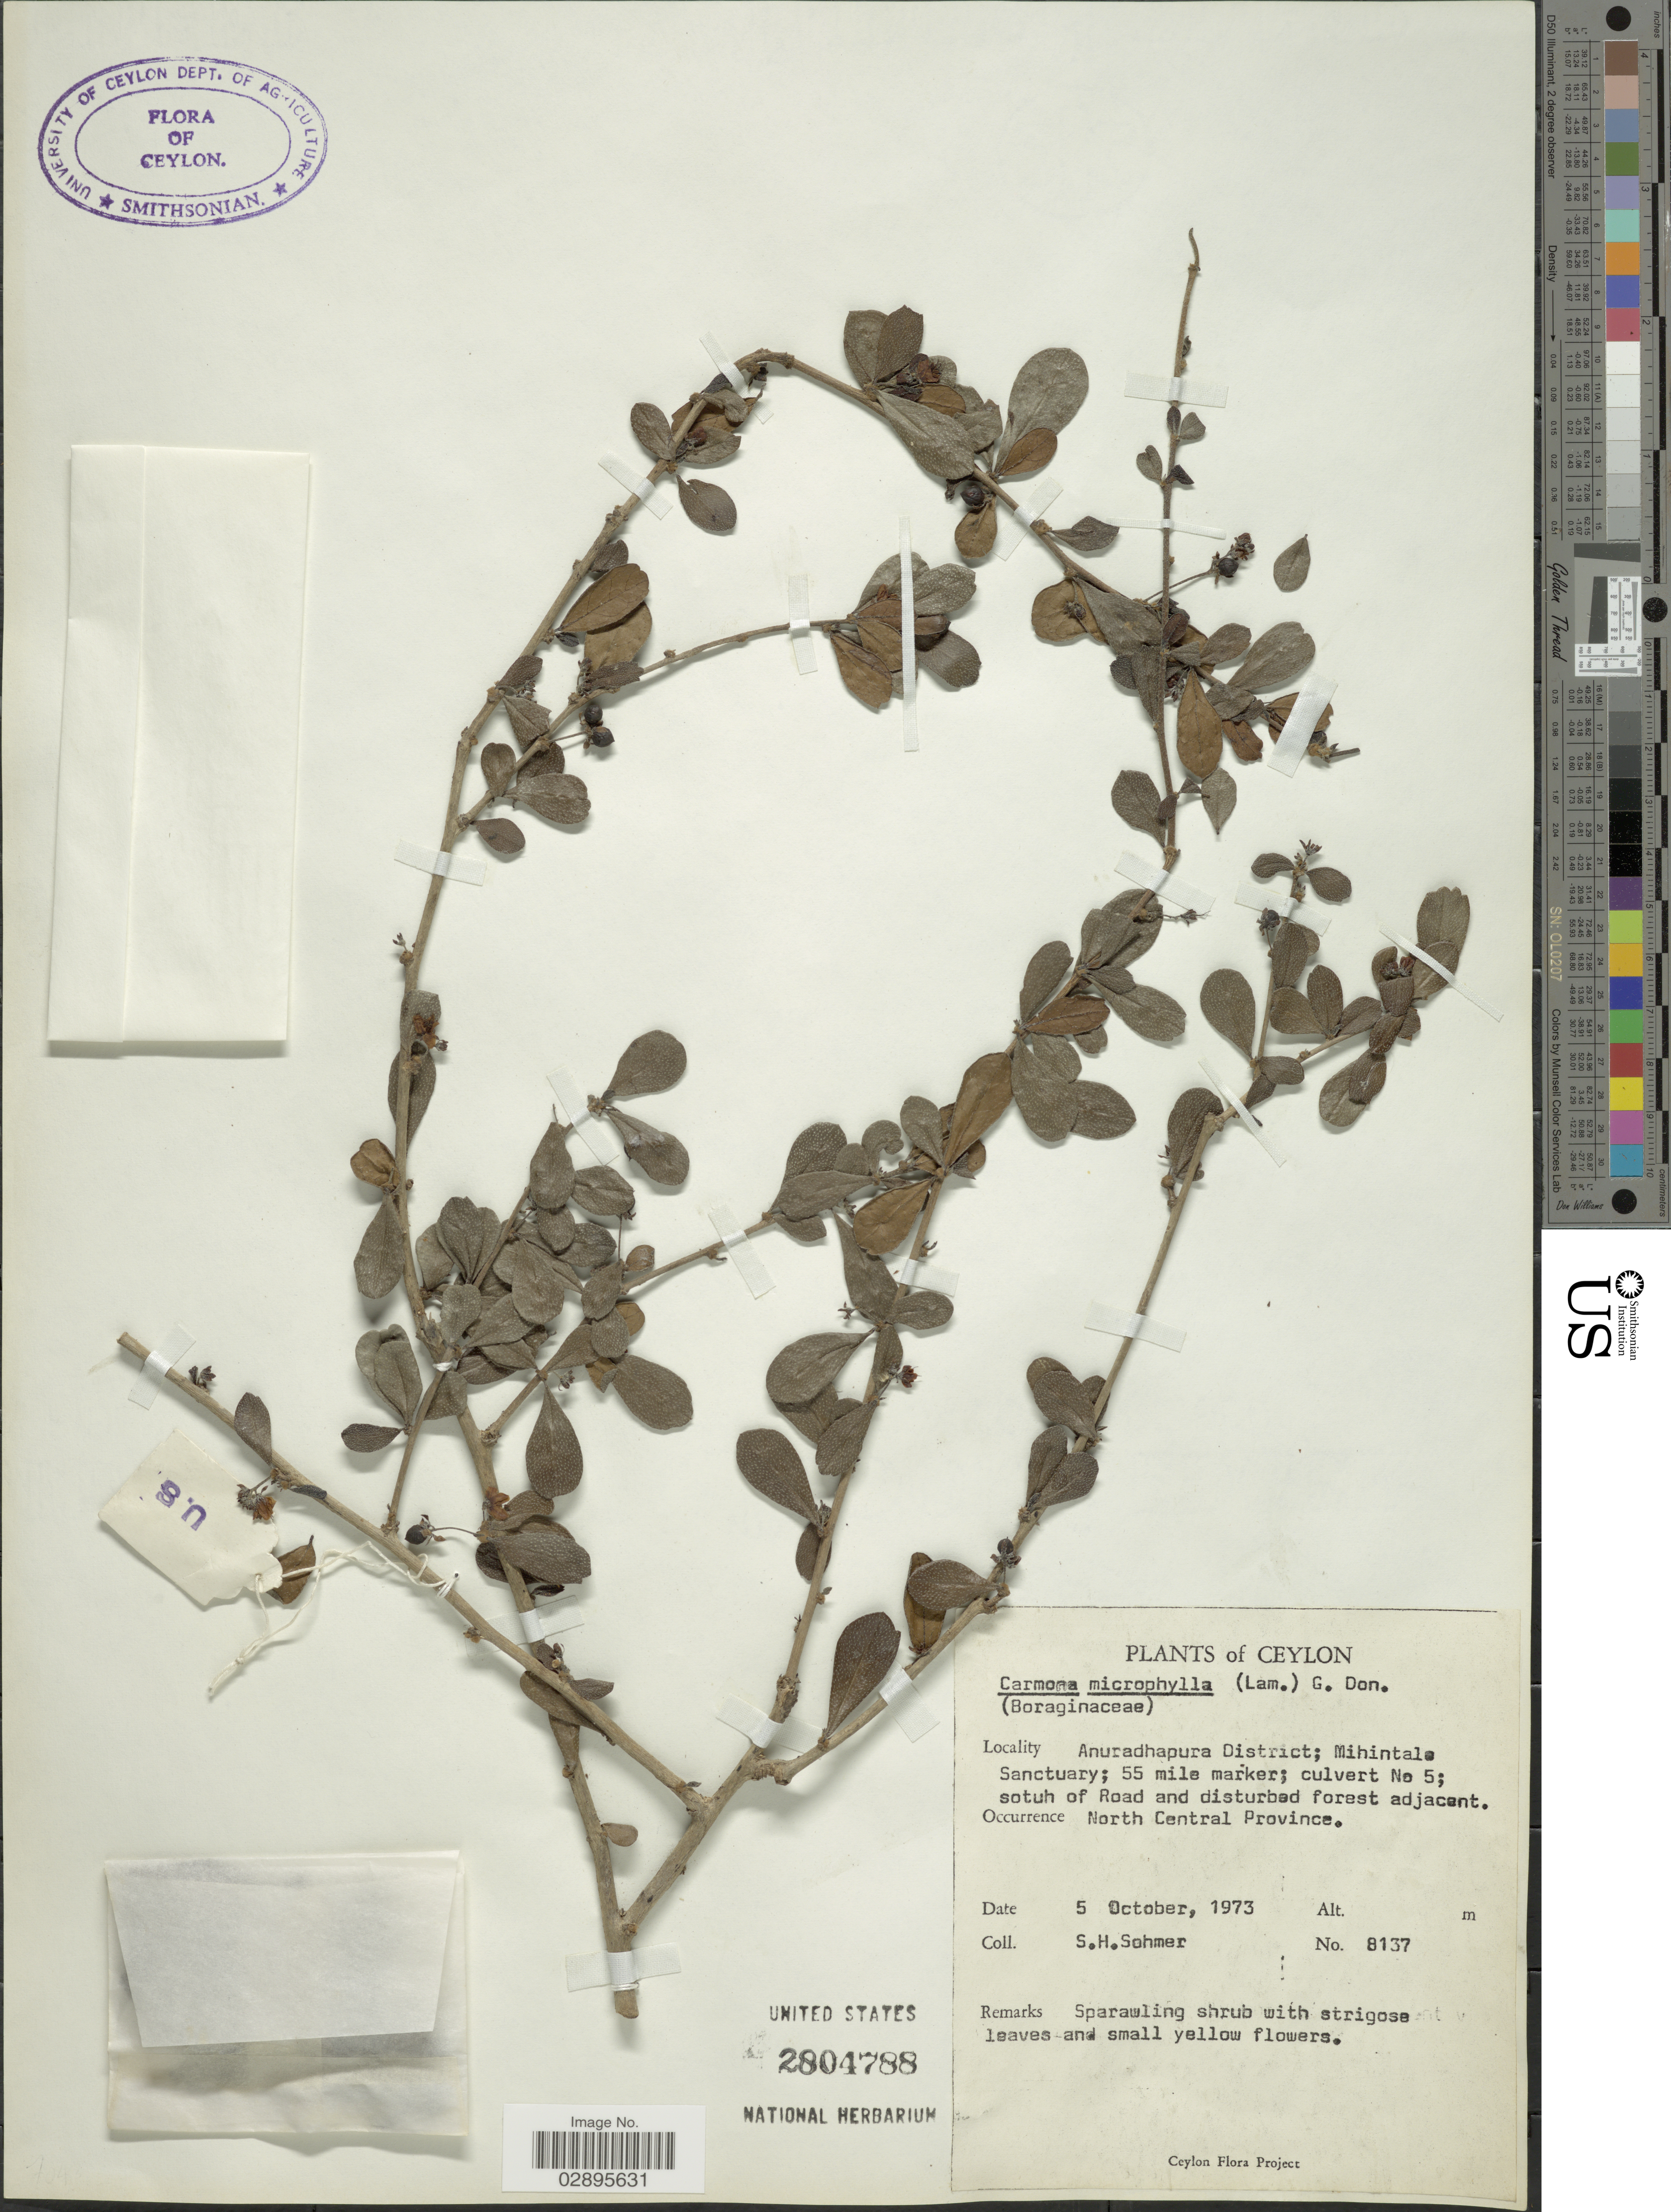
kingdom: Plantae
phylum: Tracheophyta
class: Magnoliopsida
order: Boraginales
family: Ehretiaceae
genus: Ehretia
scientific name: Ehretia microphylla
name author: Lam.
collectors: S. H. Sohmer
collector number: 8137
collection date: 1973-10-05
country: Sri Lanka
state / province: North Central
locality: Ceylon. Anuradhapura District; Mihintale Sanctuary; 55 mile marker; culvert No 5; south of Road and disturbed forest adjacent.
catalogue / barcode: US 2804788